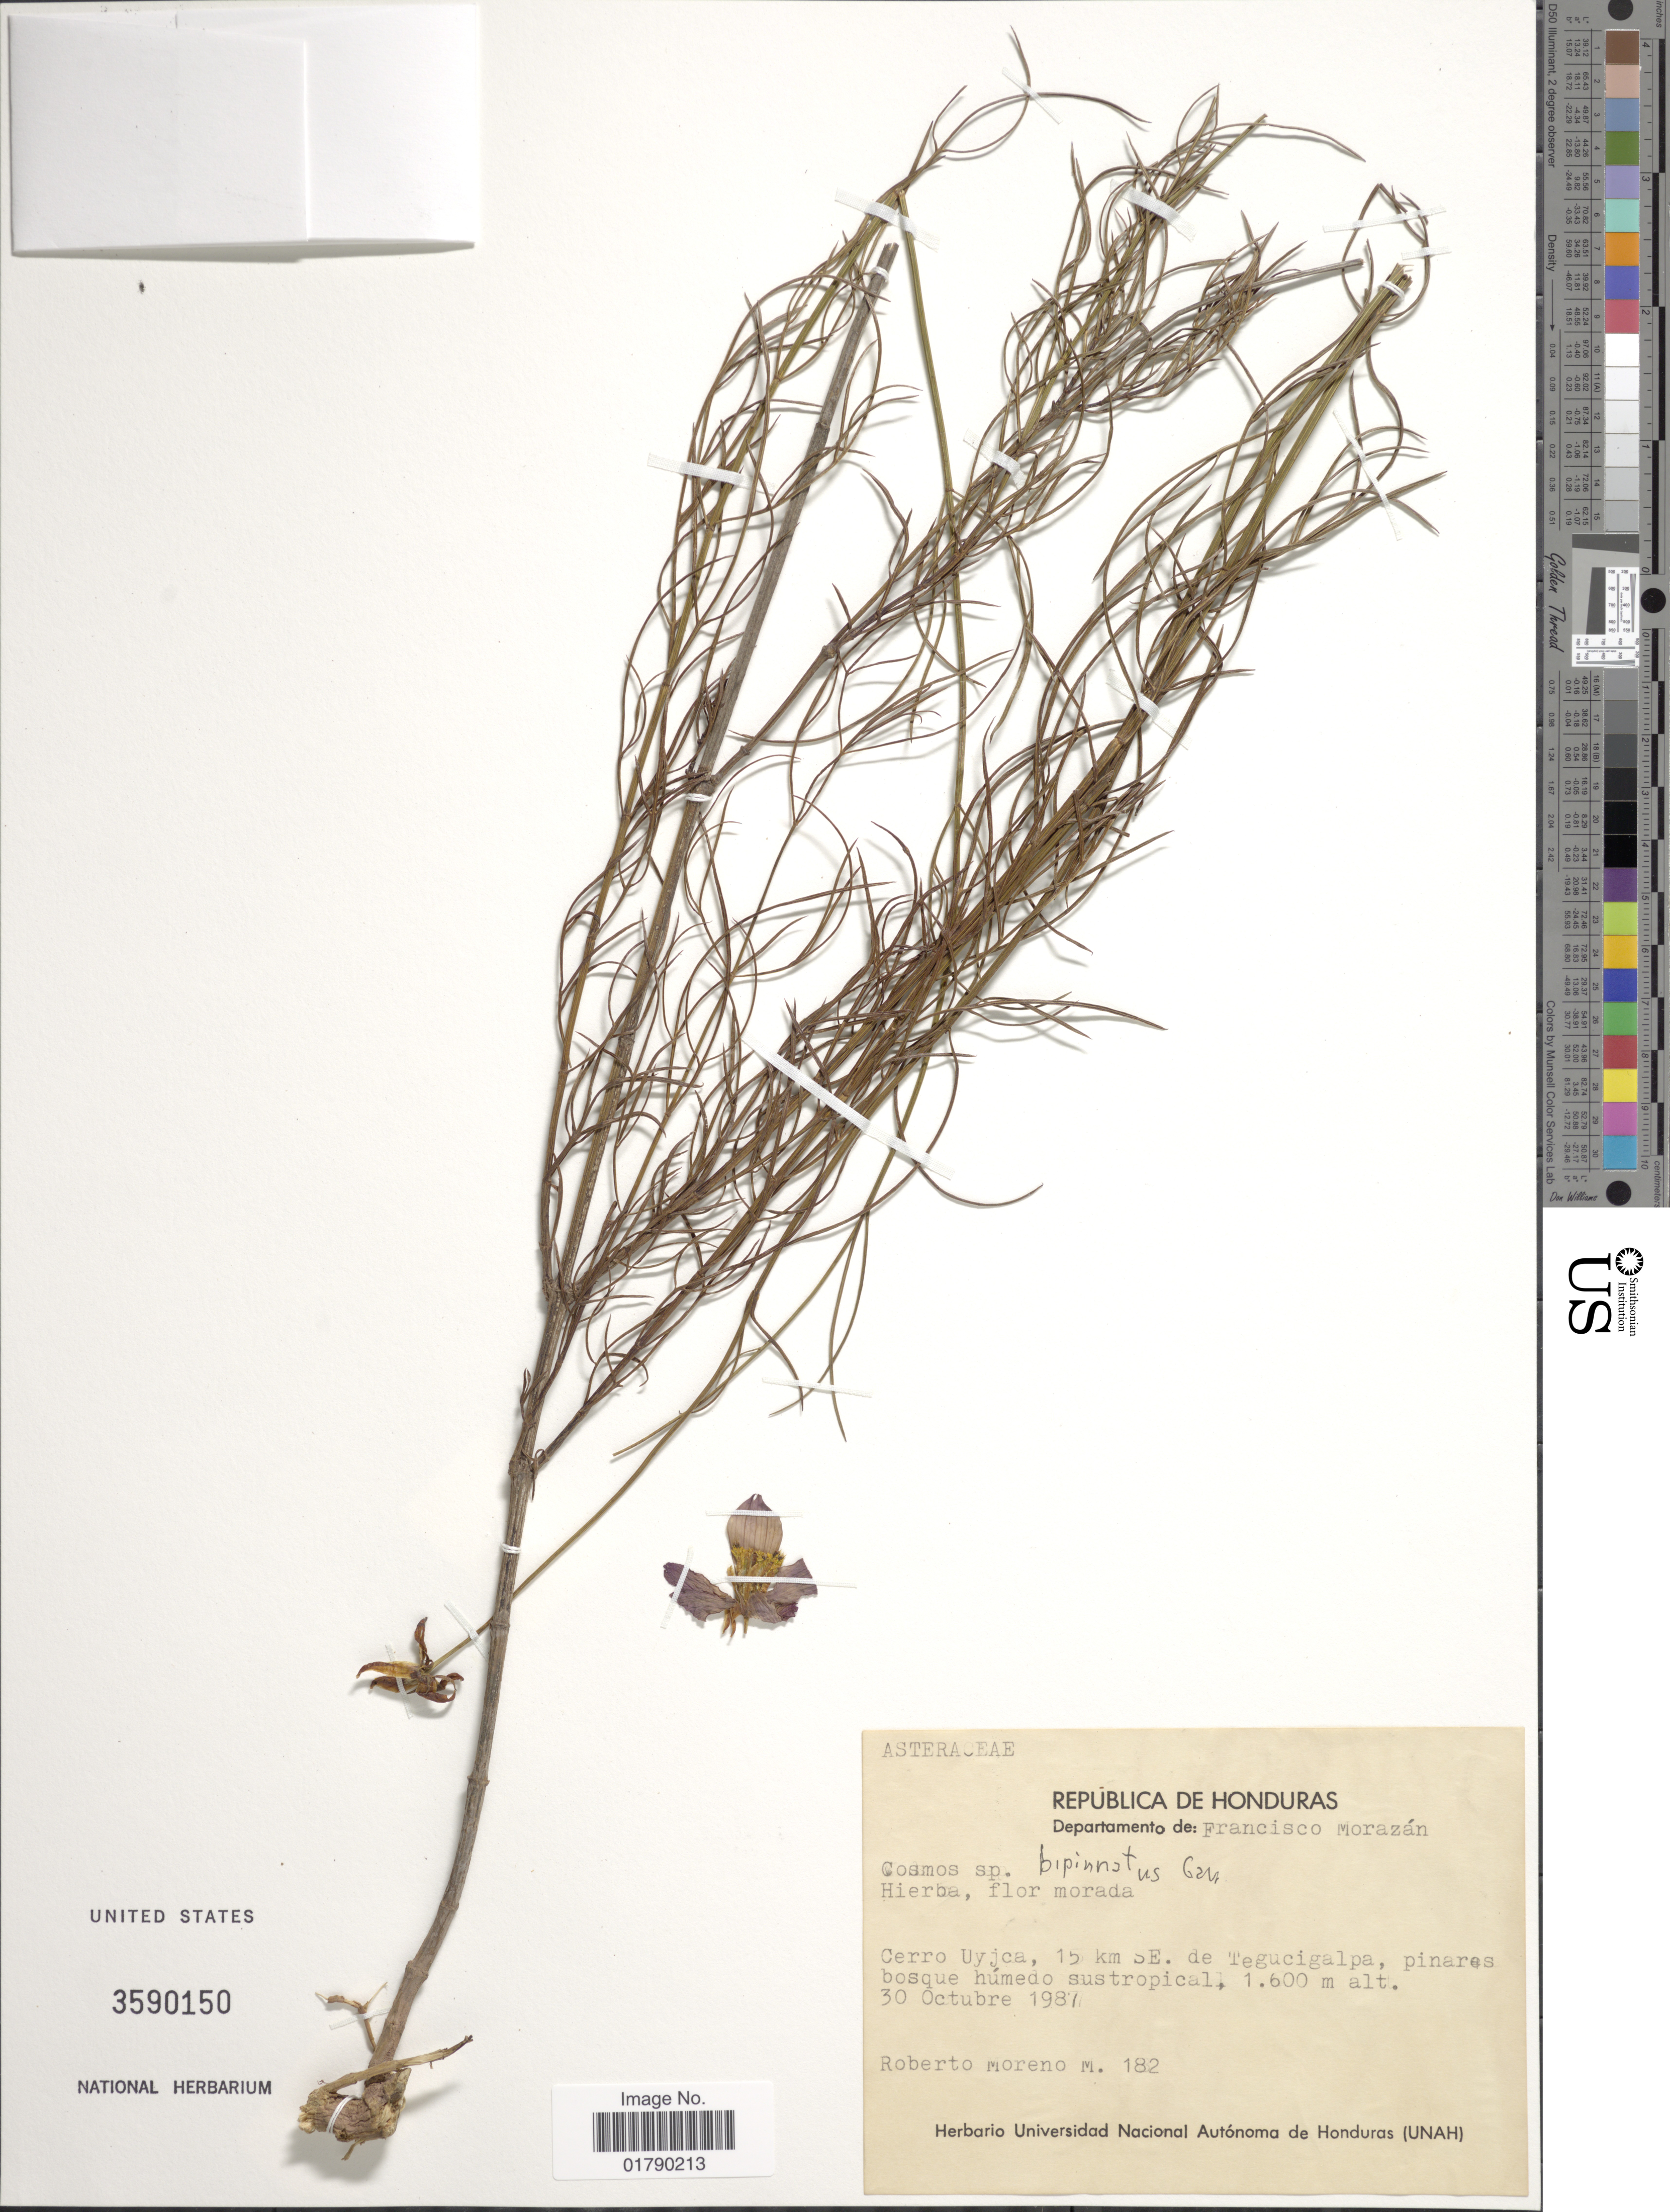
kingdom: Plantae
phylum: Tracheophyta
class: Magnoliopsida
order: Asterales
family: Asteraceae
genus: Cosmos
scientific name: Cosmos bipinnatus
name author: Cav.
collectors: R. Moreno M.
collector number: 182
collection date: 1981-01-30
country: Honduras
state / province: Fco. Morazán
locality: Departamento de Francisco Morazan, Cerro Uyjca, 15 km SE. de Tegucigalpa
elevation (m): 1600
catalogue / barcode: US 3590150